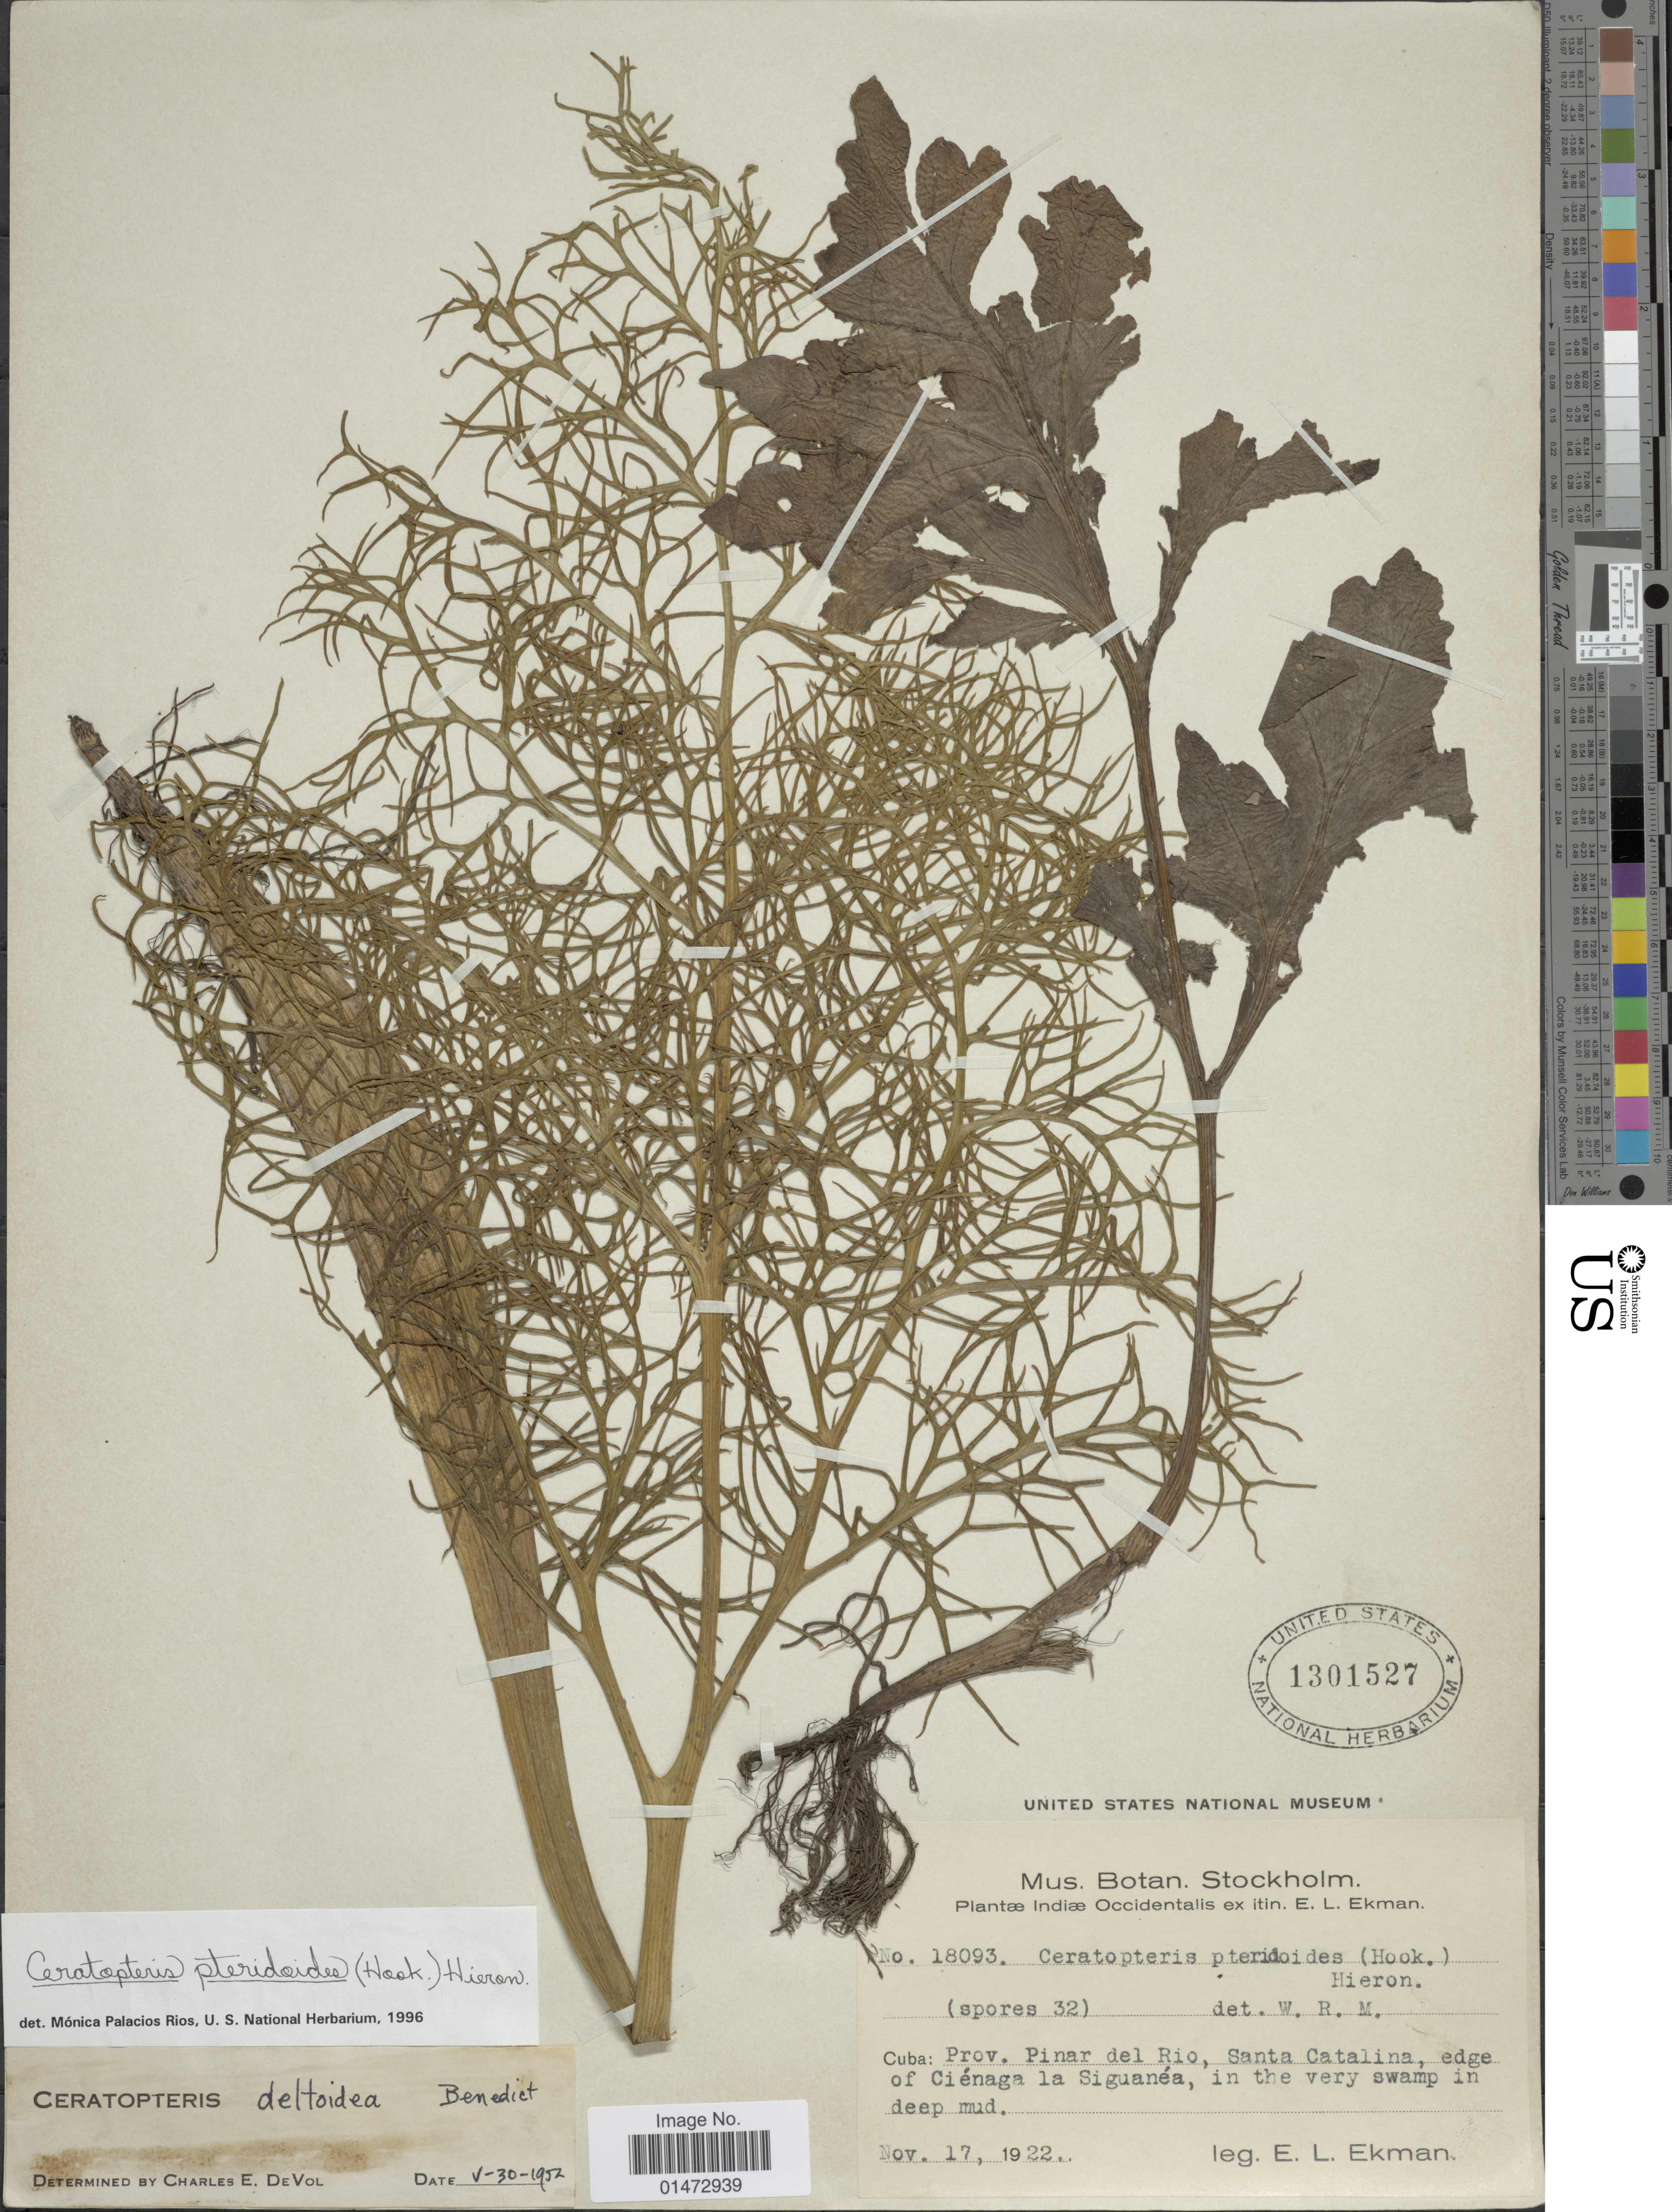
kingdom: Plantae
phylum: Tracheophyta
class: Polypodiopsida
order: Polypodiales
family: Pteridaceae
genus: Ceratopteris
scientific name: Ceratopteris richardii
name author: Brongn.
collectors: E. L. Ekman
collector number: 18093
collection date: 1922-11-17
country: Cuba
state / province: Pinar del Río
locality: Santa Catalina, edge of Ciénaga la Siguanéa, in the very swamp in deep mud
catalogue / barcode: US 1301527